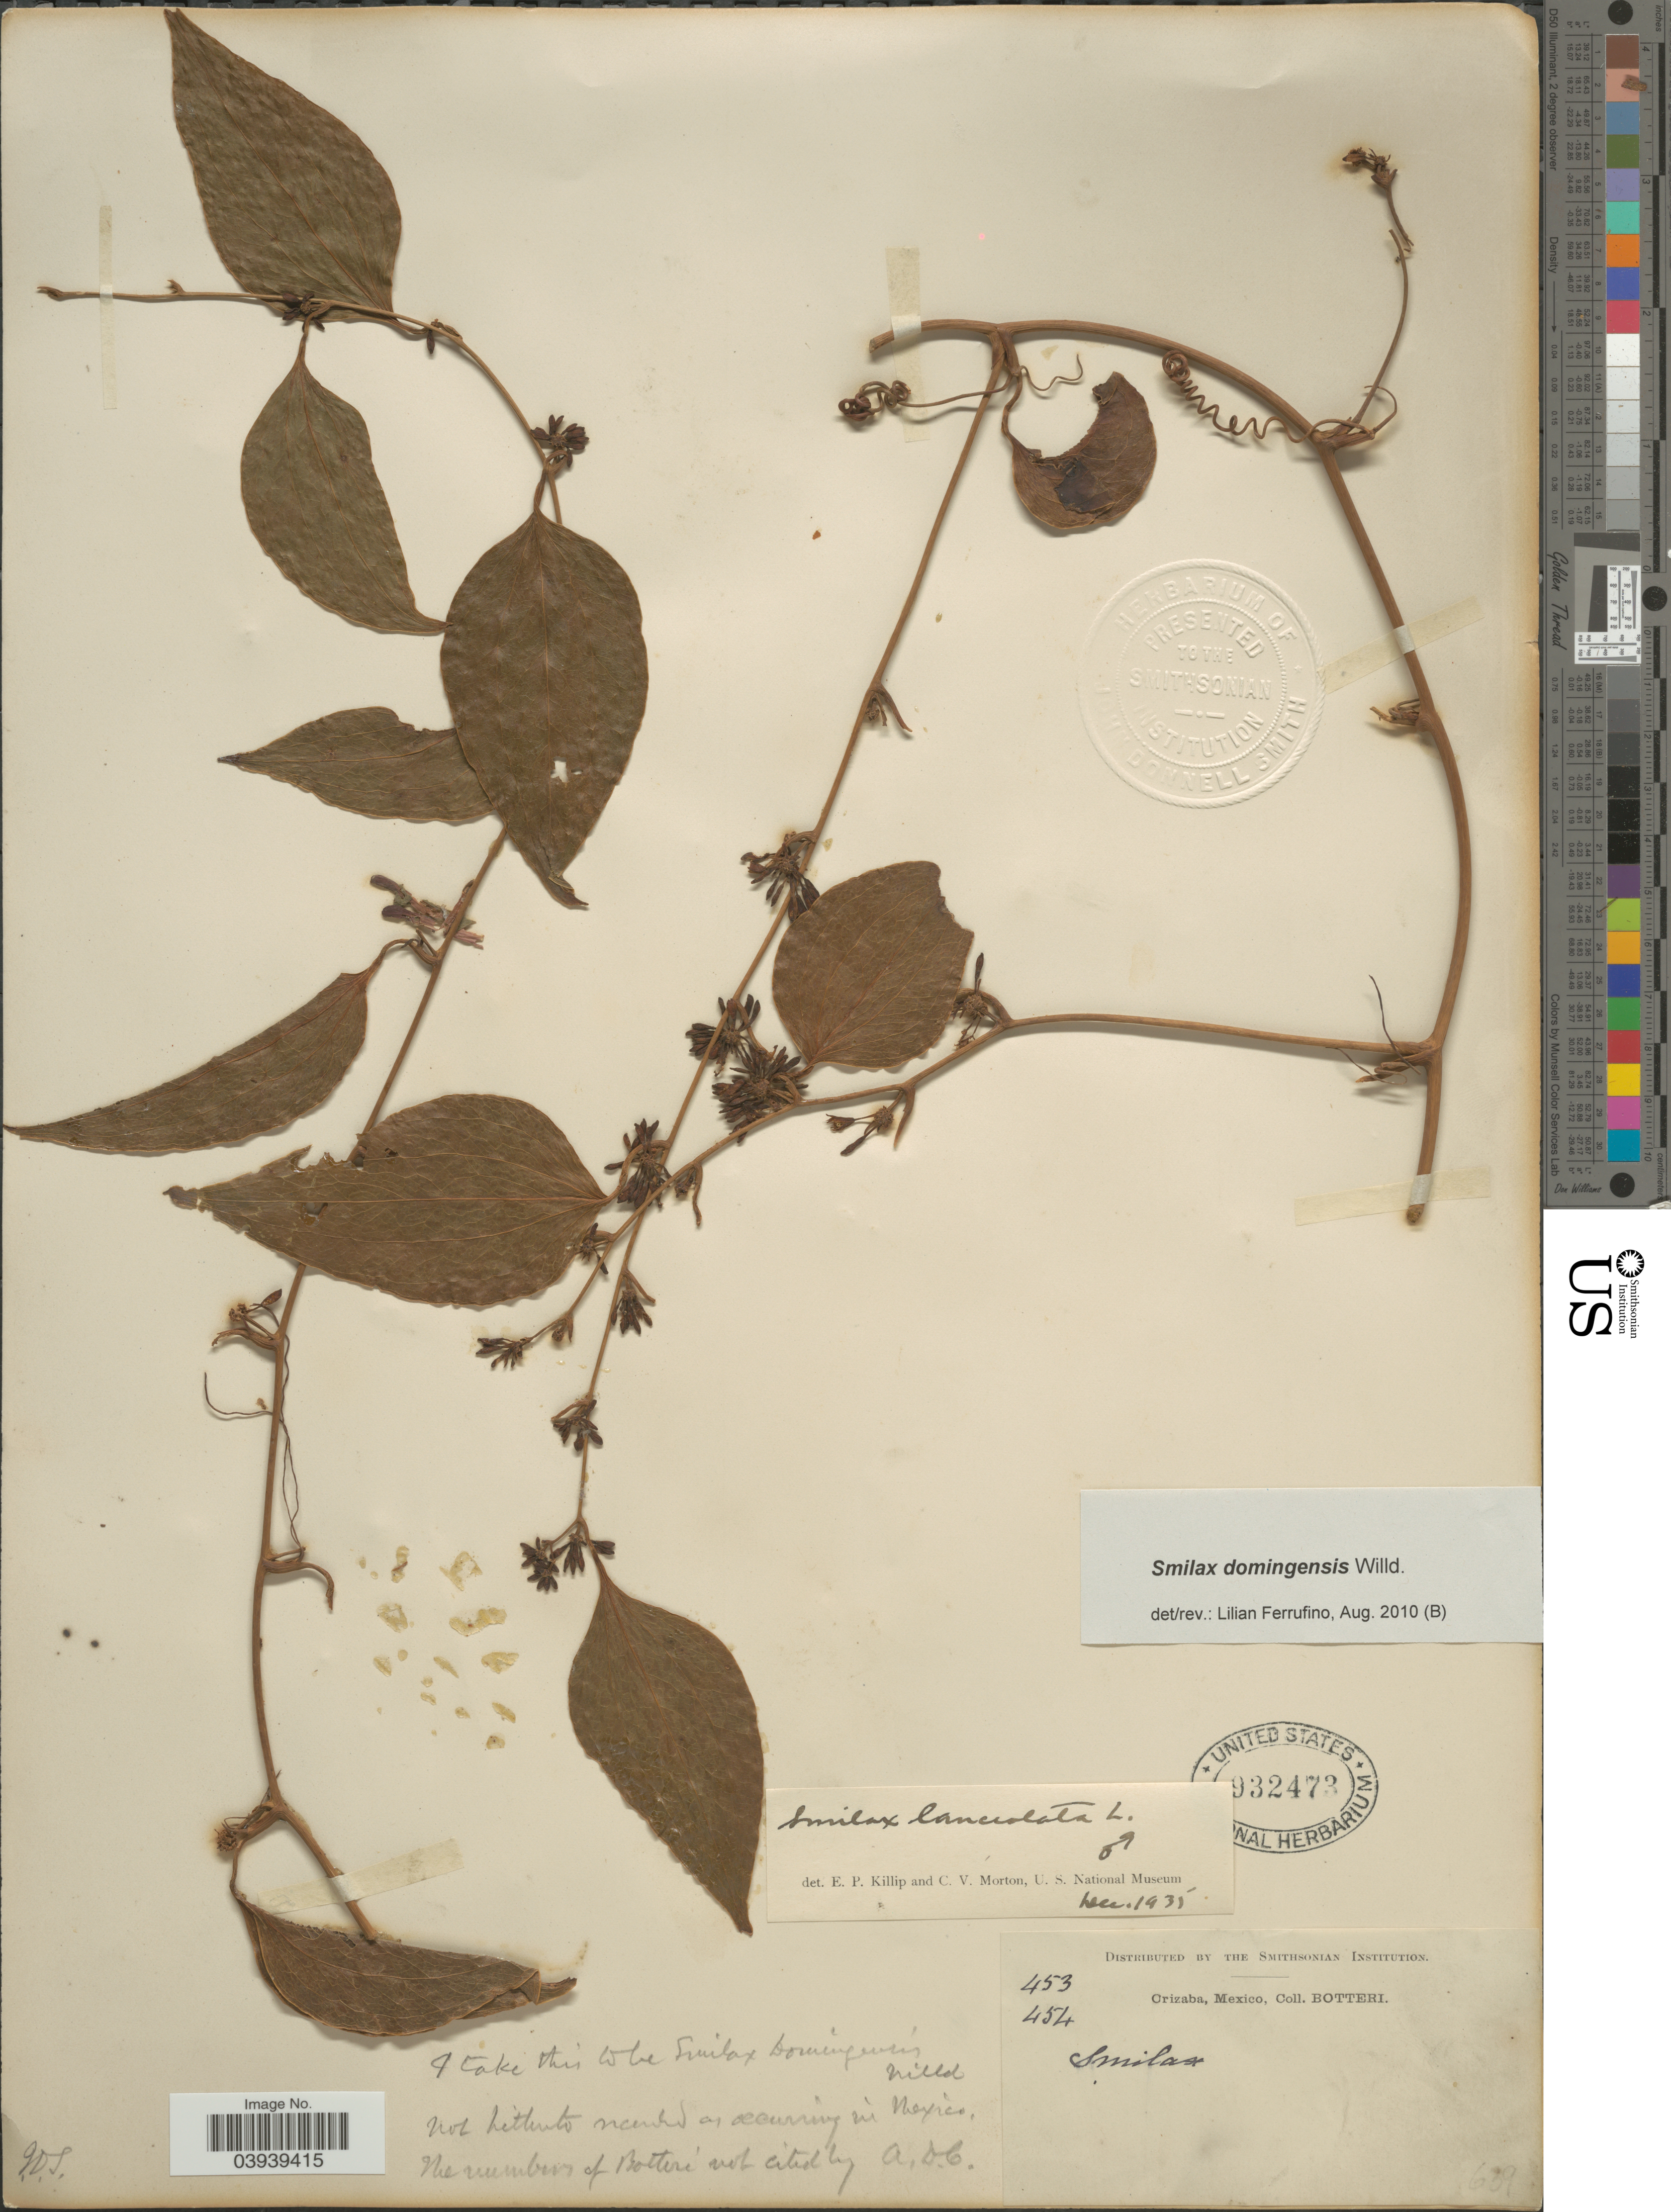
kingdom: Plantae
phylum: Tracheophyta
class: Liliopsida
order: Liliales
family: Smilacaceae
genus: Smilax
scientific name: Smilax domingensis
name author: Willd.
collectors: -. Botteri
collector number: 453/454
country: Mexico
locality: Orizaba.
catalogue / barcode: US 932473